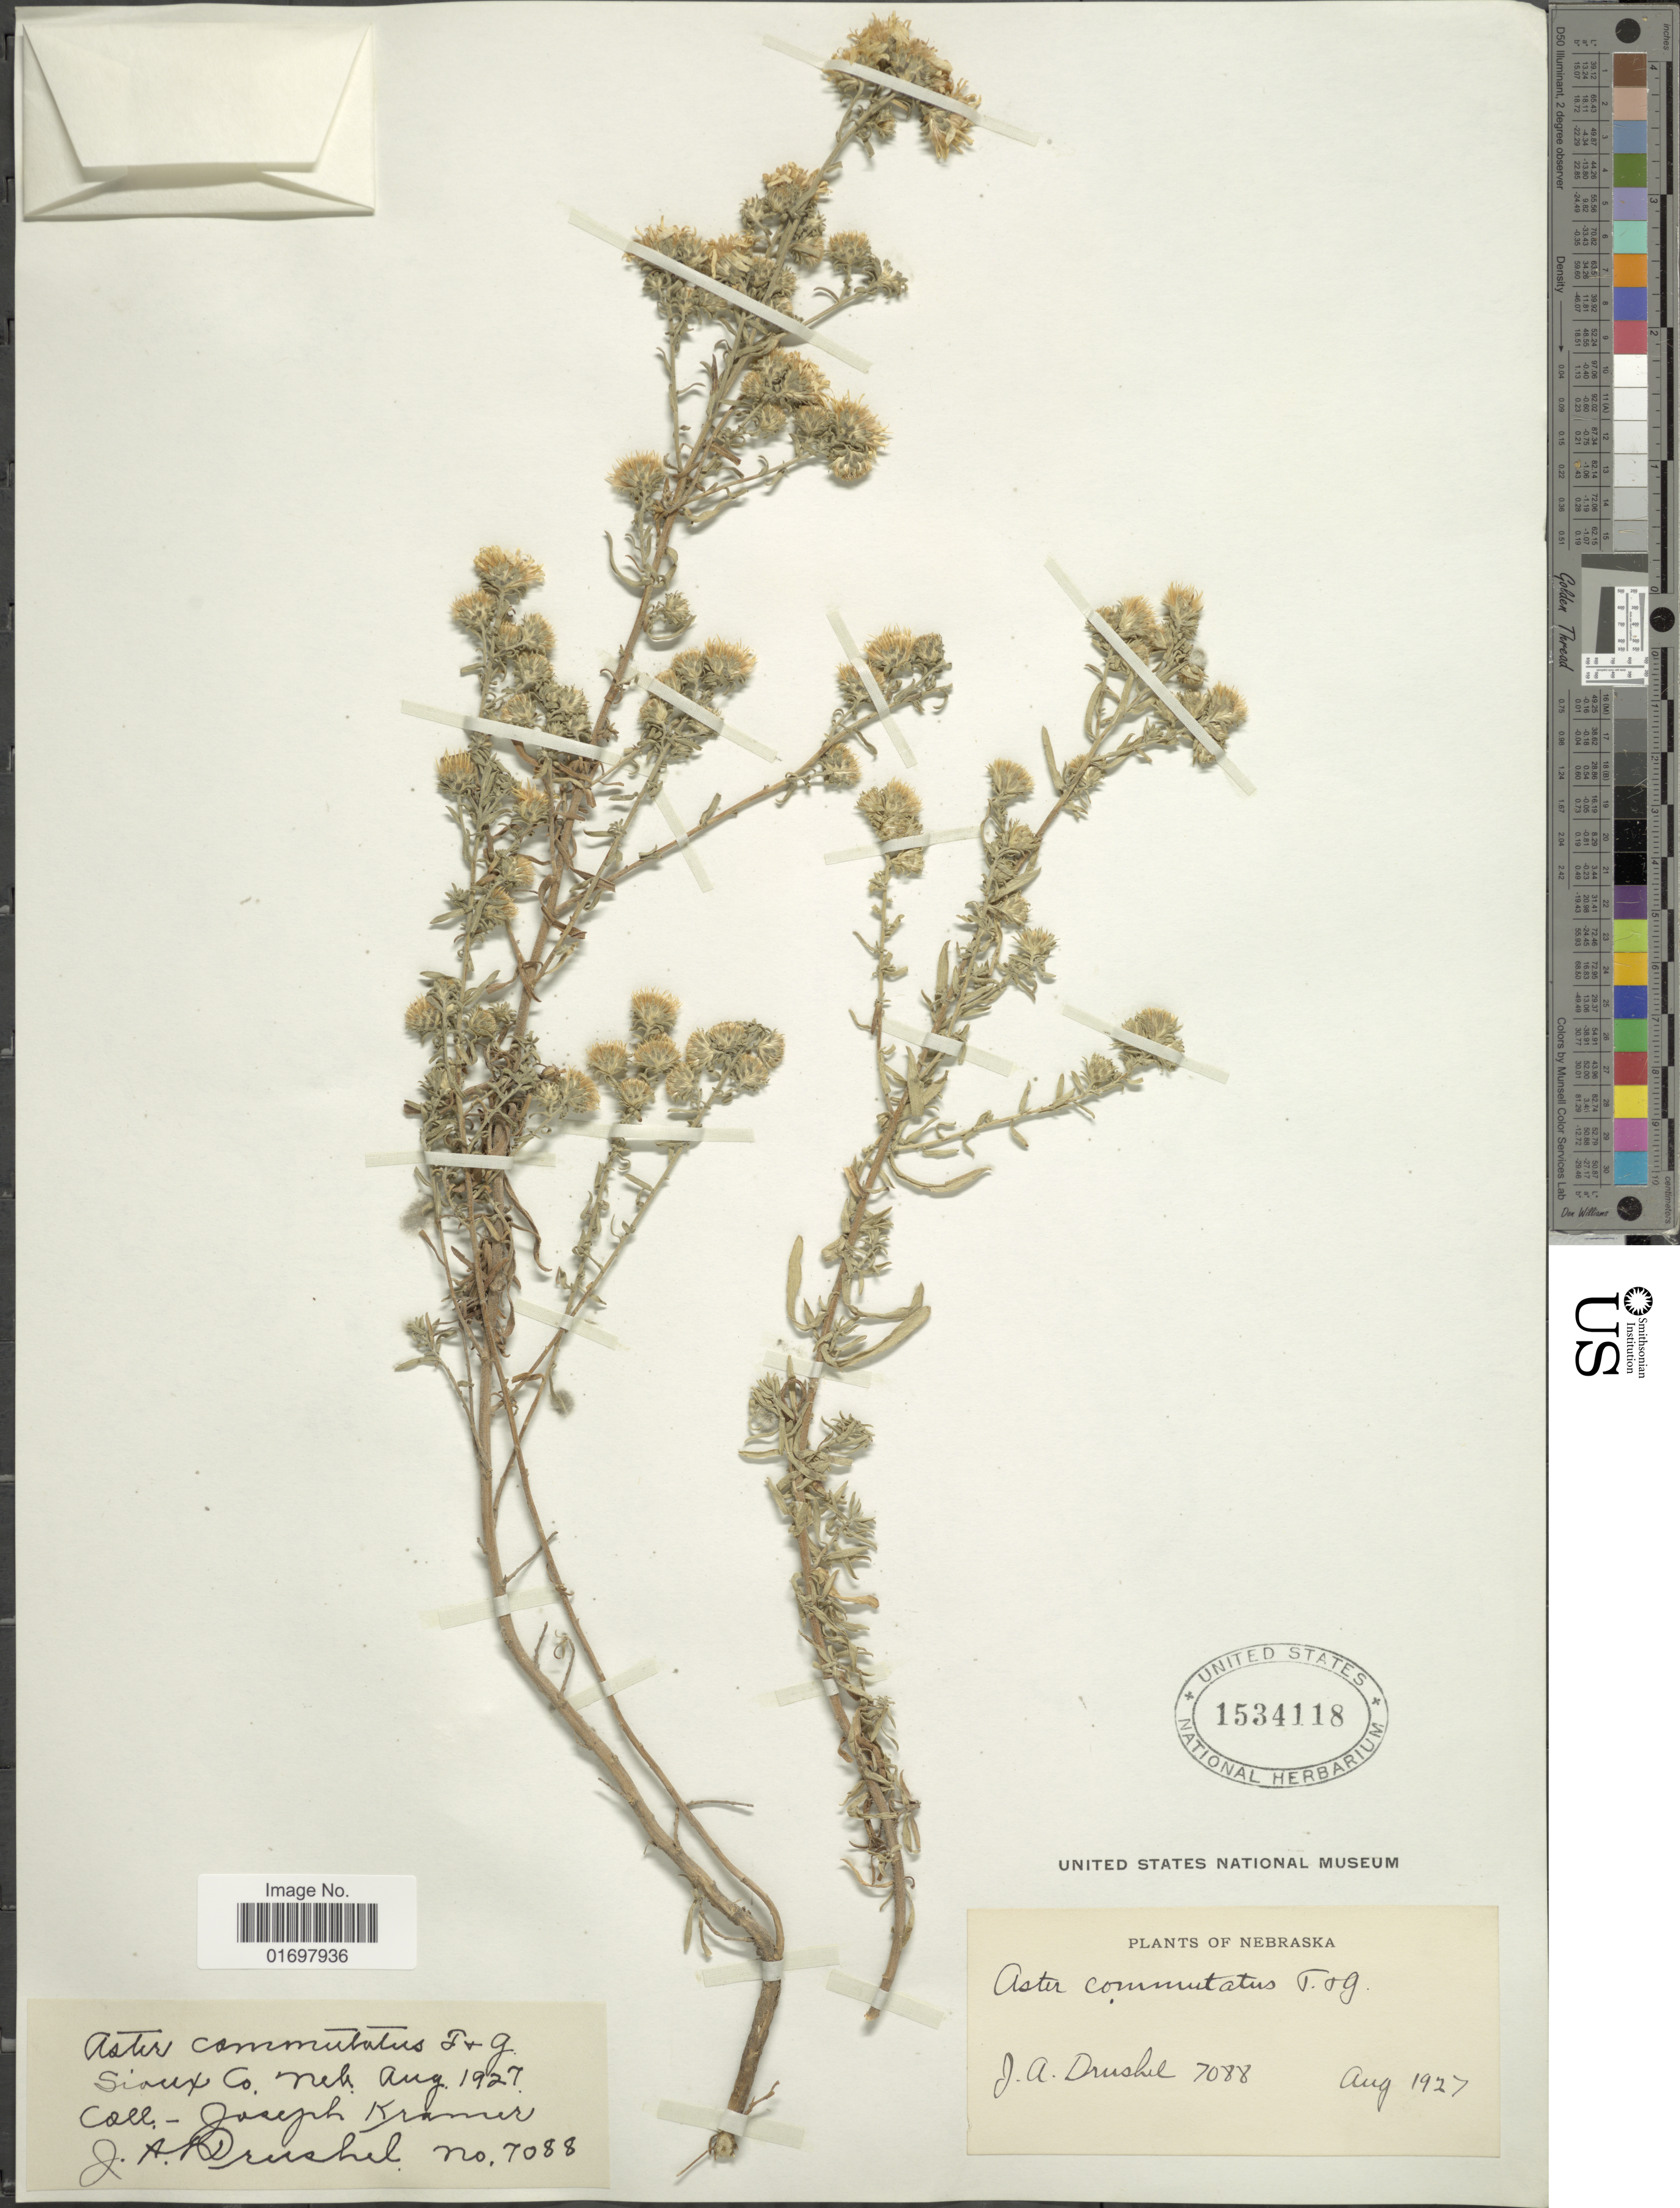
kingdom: Plantae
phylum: Tracheophyta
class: Magnoliopsida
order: Asterales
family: Asteraceae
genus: Symphyotrichum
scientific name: Symphyotrichum falcatum var. commutatum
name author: (Torr. & A. Gray) G.L. Nesom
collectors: J. Kramer & J. A. Drushel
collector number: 7088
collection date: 1927-08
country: United States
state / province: Nebraska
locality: Sioux Co.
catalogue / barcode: US 1534118